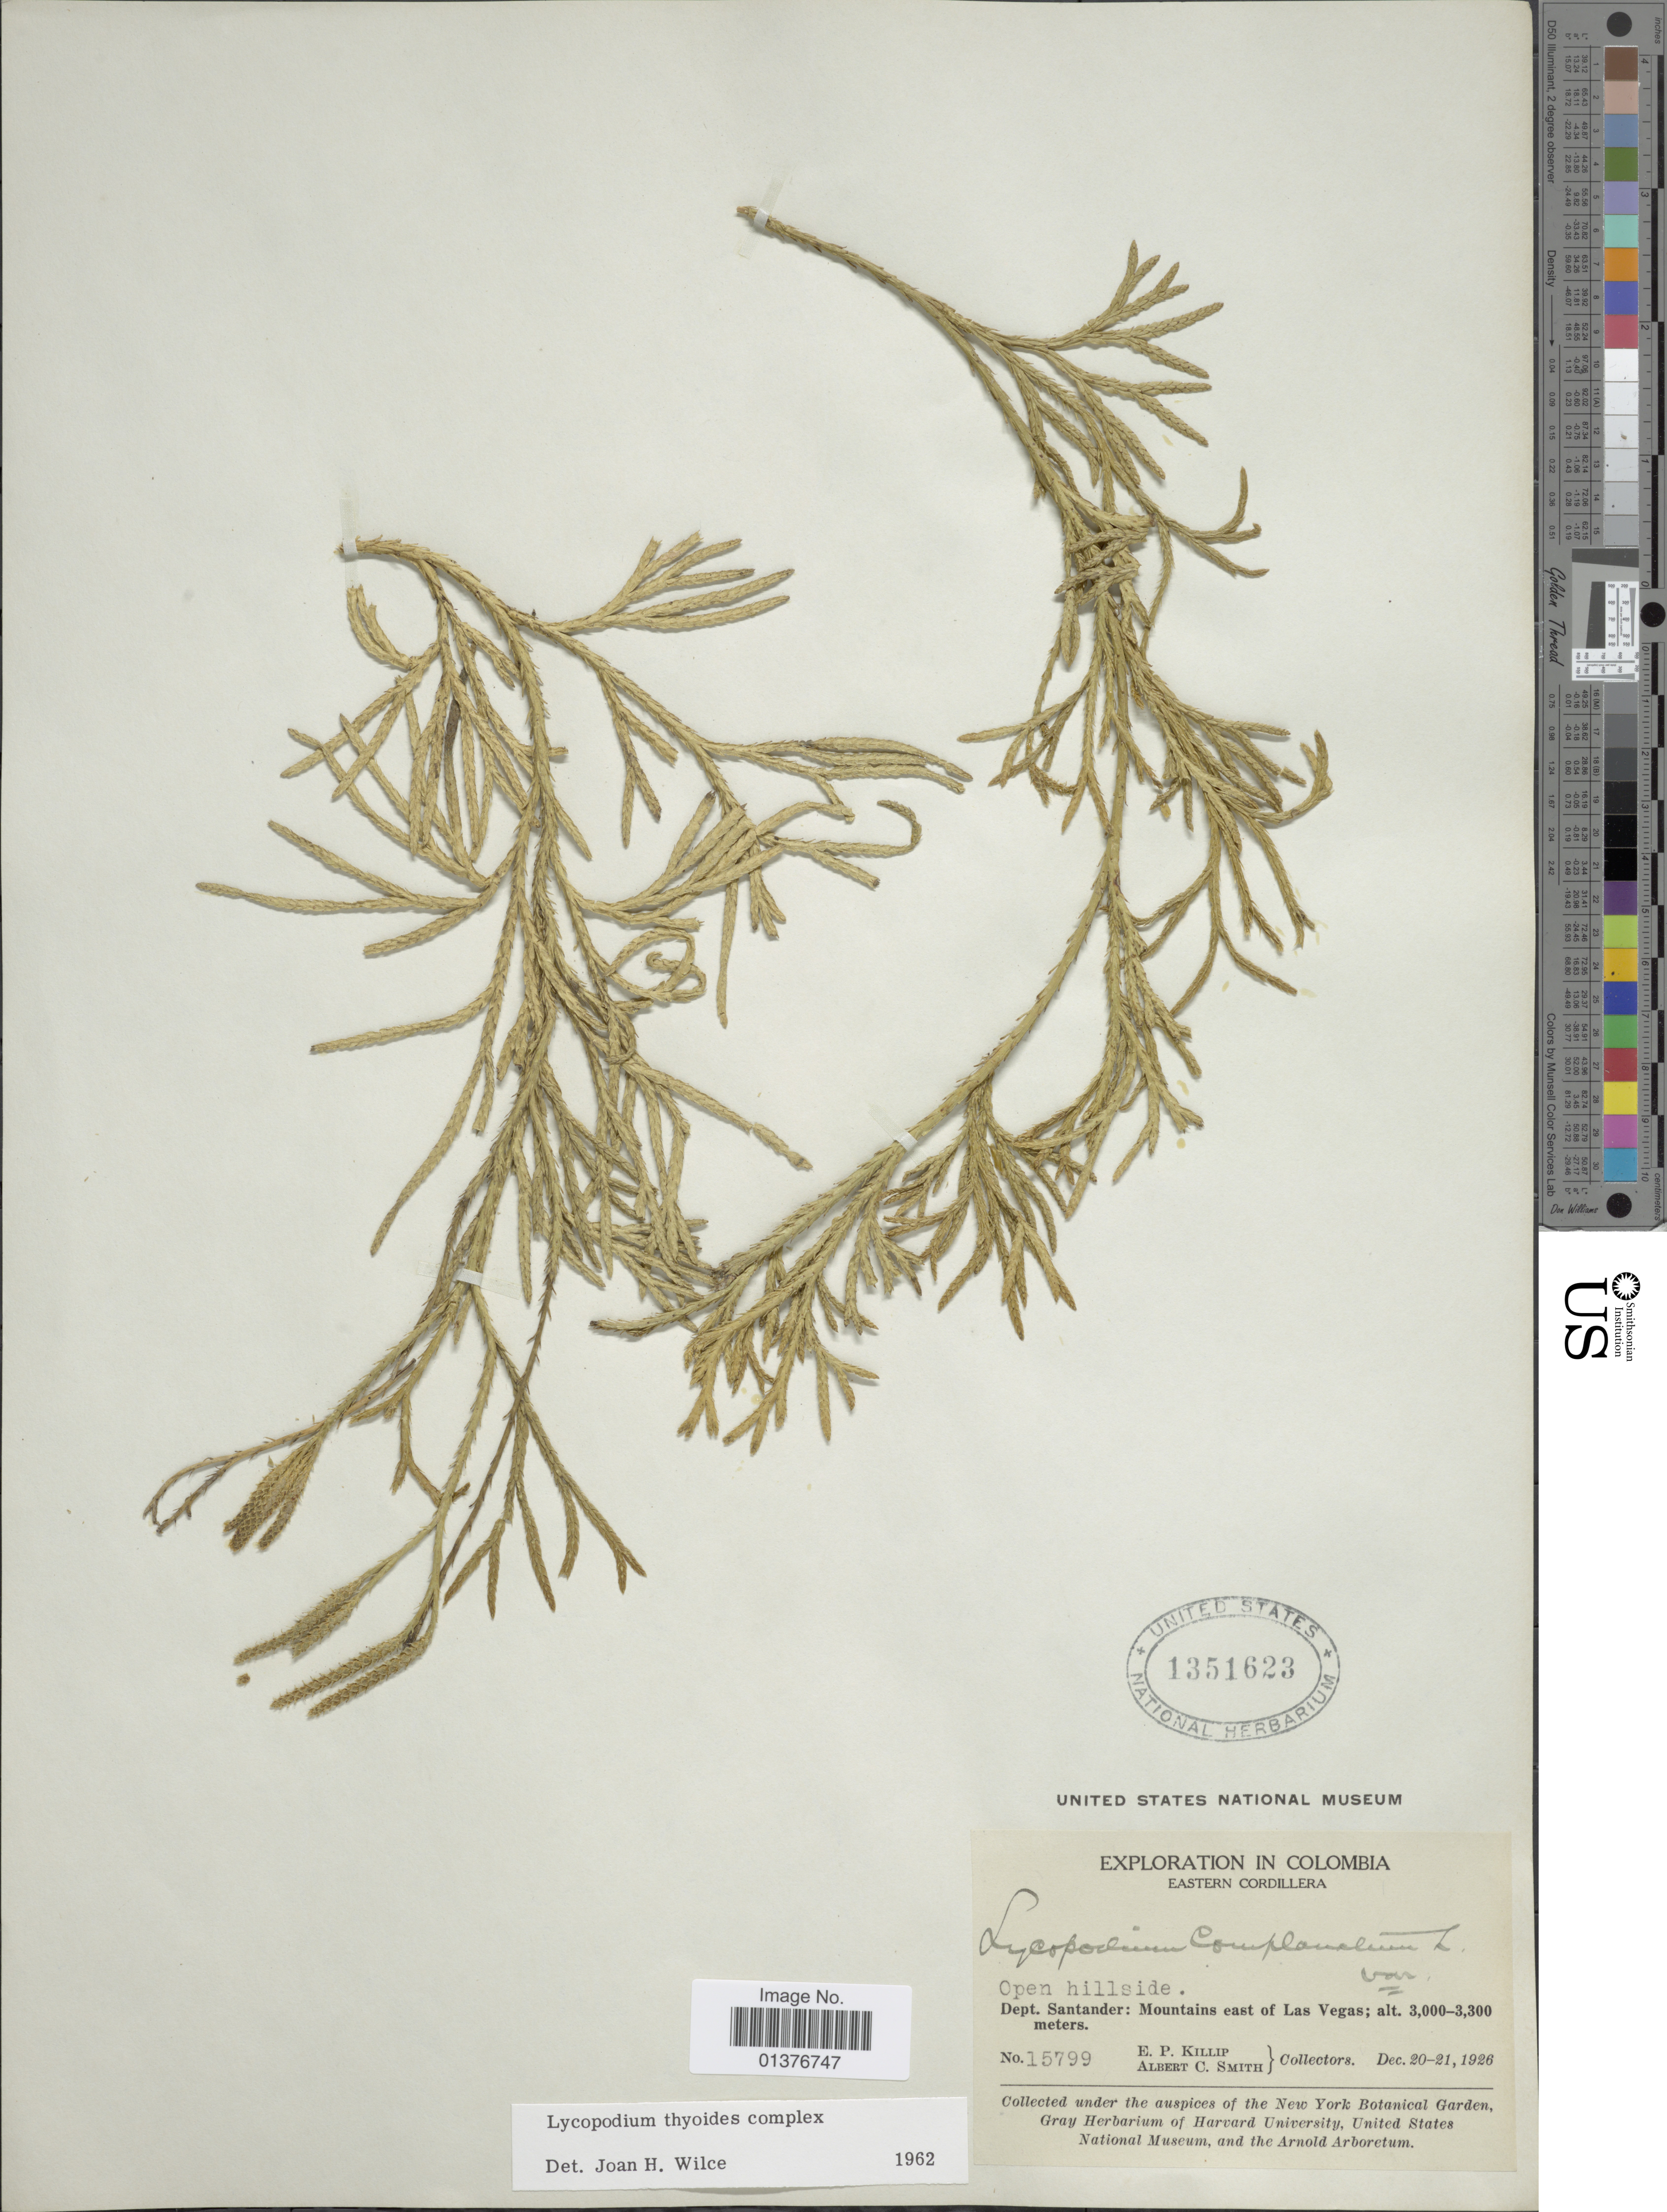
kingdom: Plantae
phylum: Tracheophyta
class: Lycopodiopsida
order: Lycopodiales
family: Lycopodiaceae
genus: Diphasiastrum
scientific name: Diphasiastrum thyoides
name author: (Humb. & Bonpl. ex Willd.) Holub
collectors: E. P. Killip & A. C. Smith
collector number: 15799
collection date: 1926-12-20/1926-12-21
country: Colombia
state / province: Santander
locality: Mountains east of Las Vegas. Eastern Cordillera.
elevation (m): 3000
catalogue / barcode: US 1351623